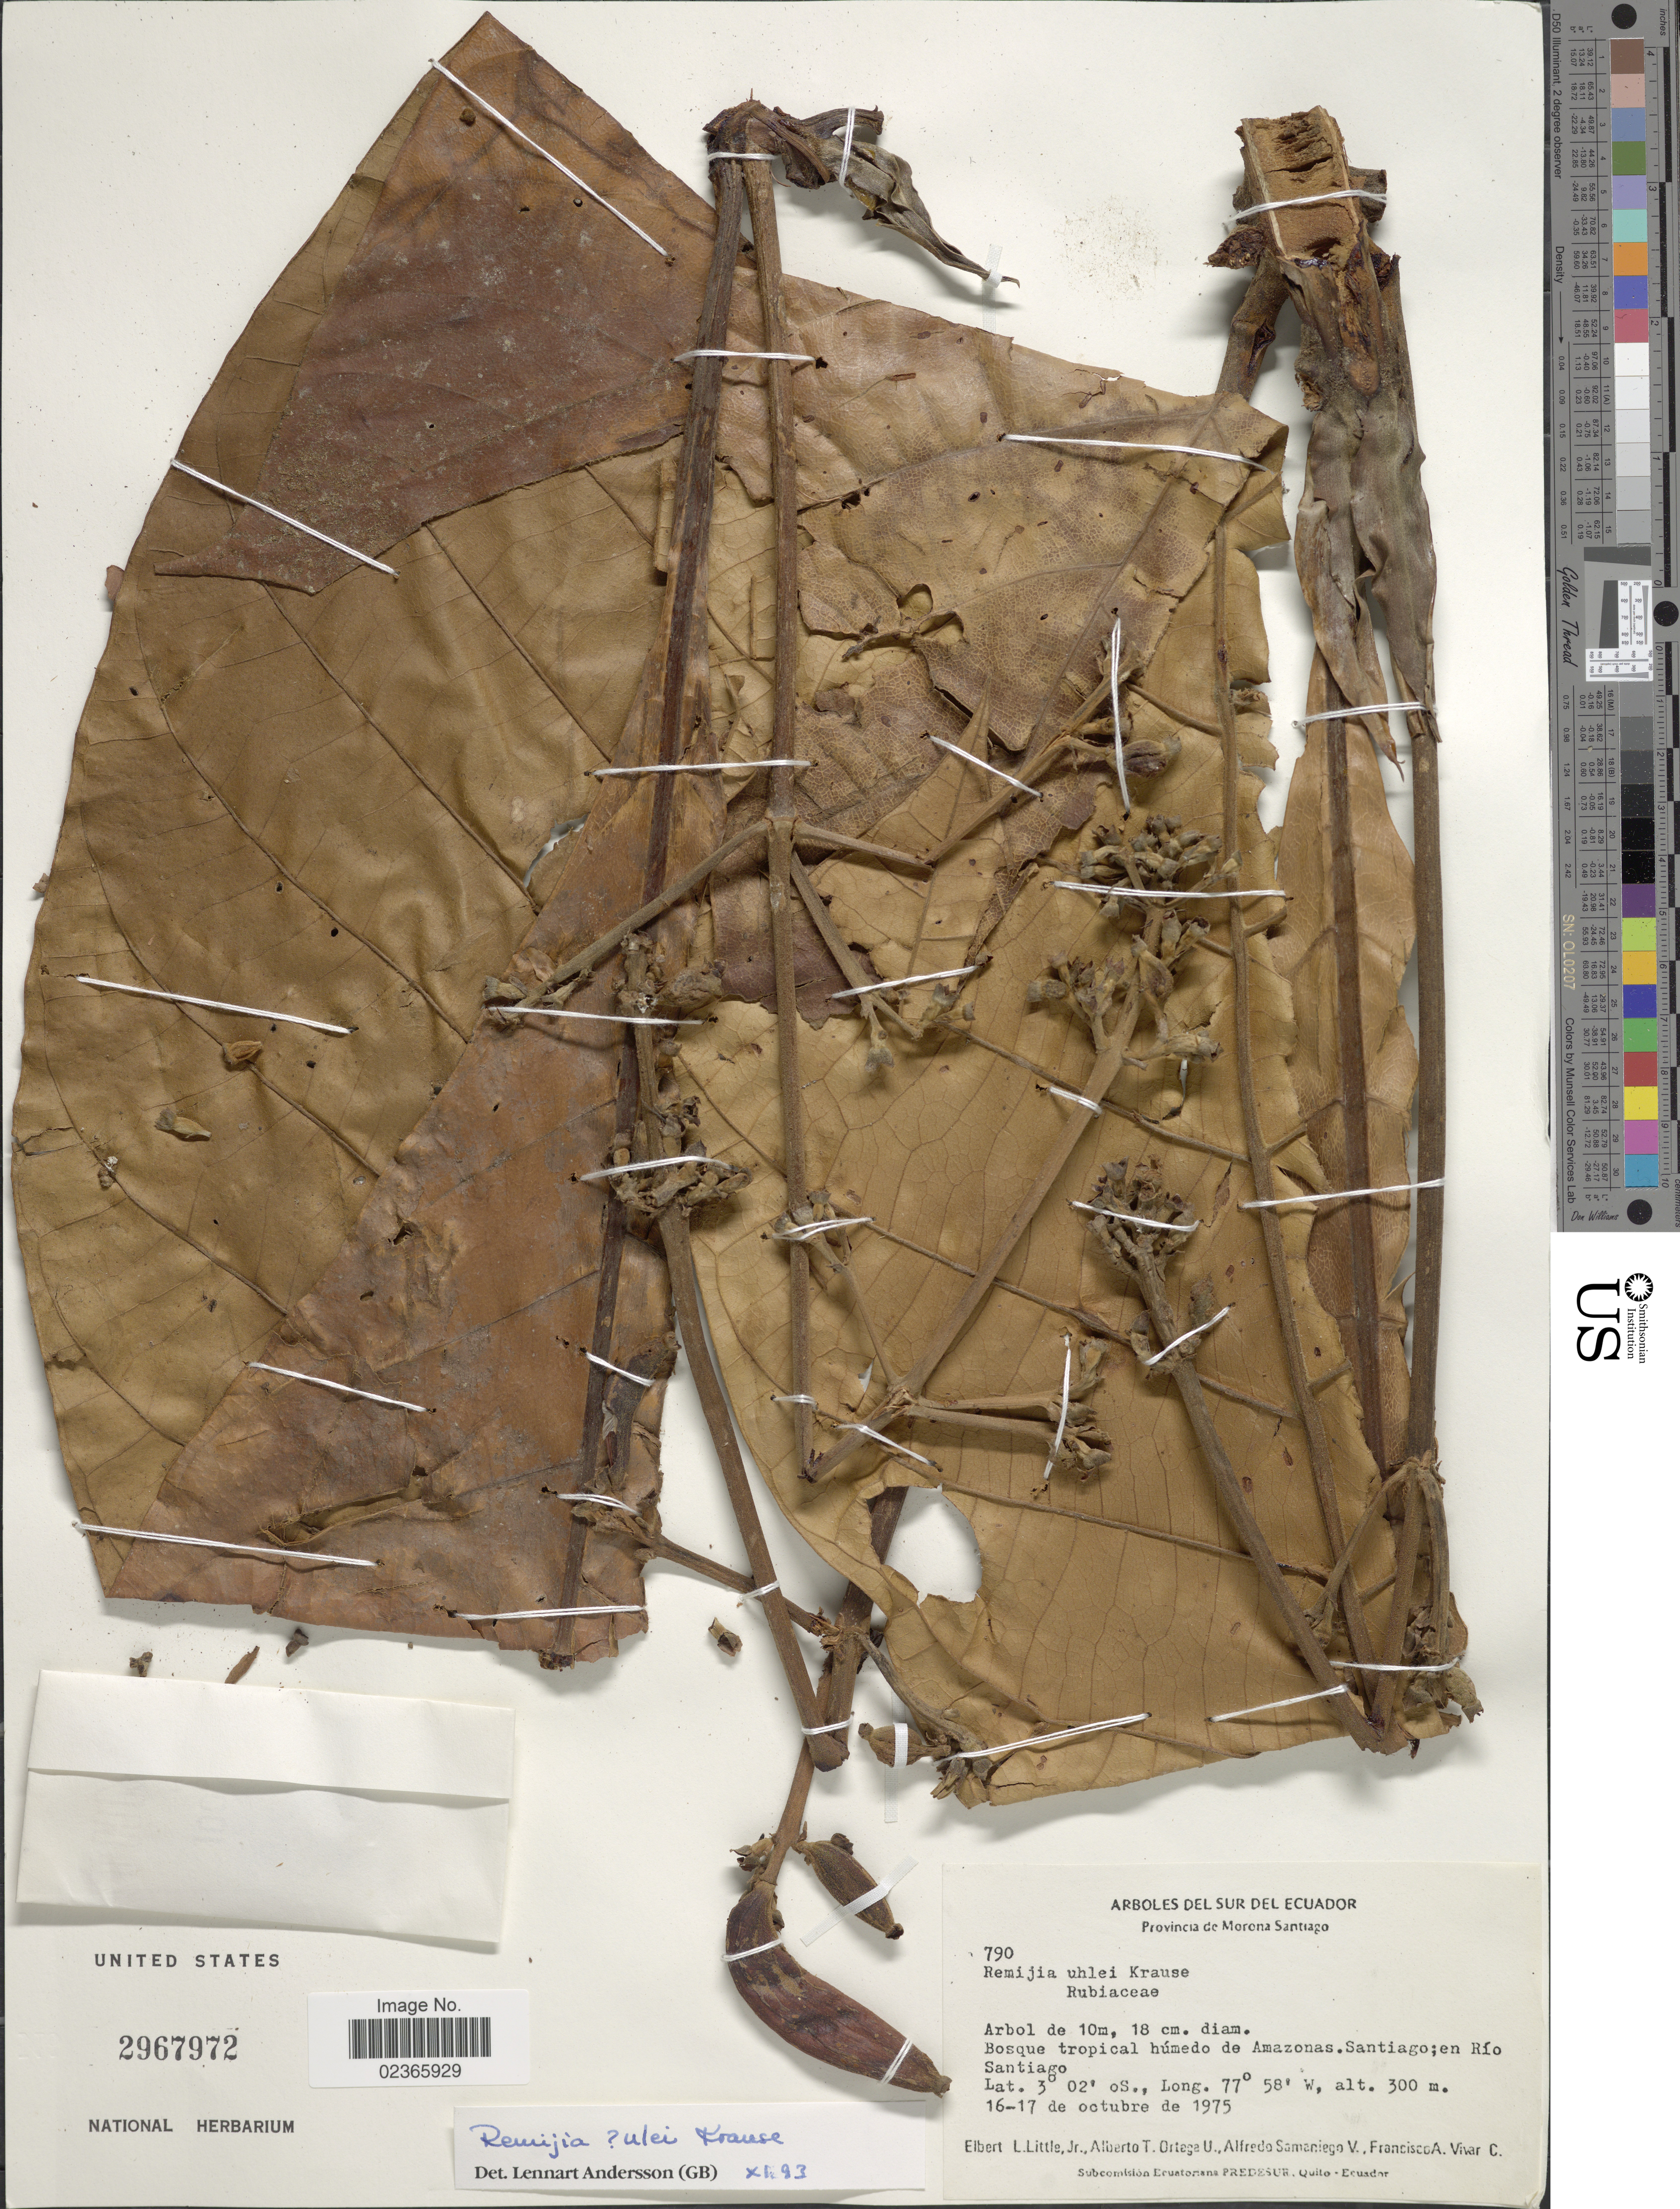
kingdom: Plantae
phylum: Tracheophyta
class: Magnoliopsida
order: Gentianales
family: Rubiaceae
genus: Remijia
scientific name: Remijia ulei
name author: K. Krause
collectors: E. L. Little, A. T. Ortega U., A. V. Samaniego & F. A. Vivar C.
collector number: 790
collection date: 1975-10-16/1975-10-17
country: Ecuador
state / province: Morona-Santiago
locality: Ecuador, Provincia de Morona Santiago. Bosque tropical humedo de Amazonas, Santiago; en Rio Santiago.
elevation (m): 300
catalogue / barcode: US 2967972